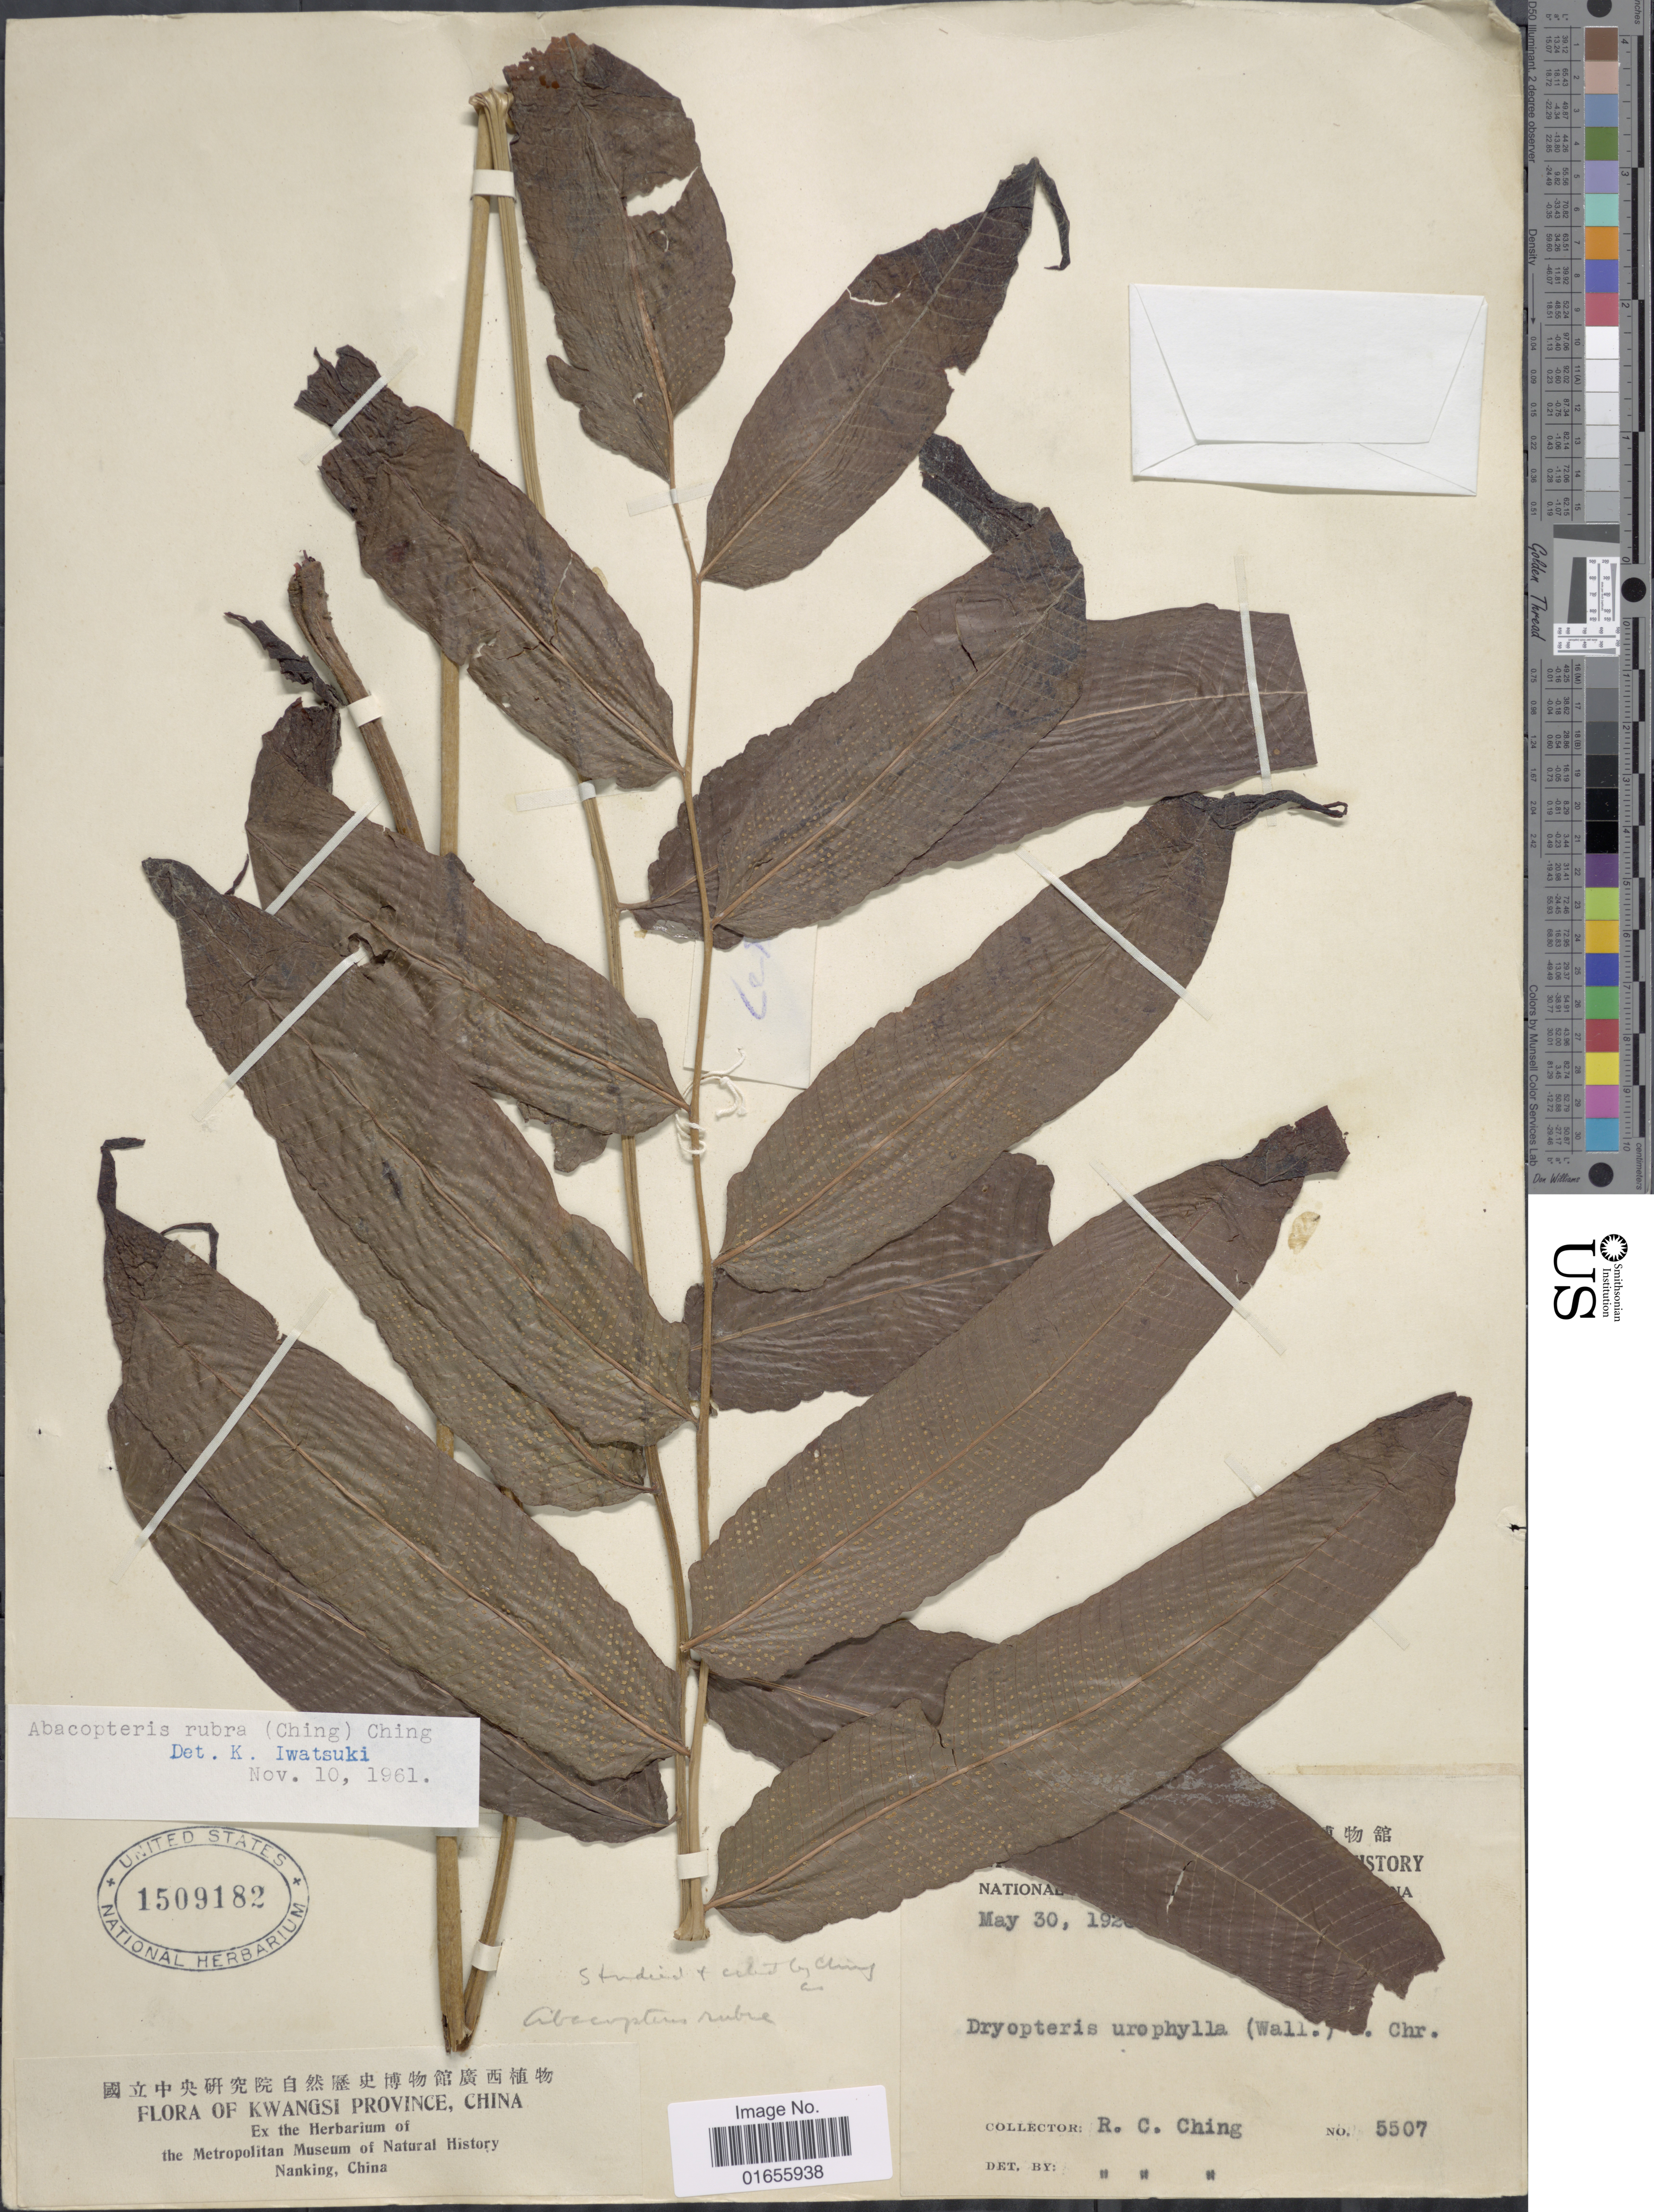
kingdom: Plantae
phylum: Tracheophyta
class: Polypodiopsida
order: Polypodiales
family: Thelypteridaceae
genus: Pronephrium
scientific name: Pronephrium lakhimpurense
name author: (Rosenst.) Holttum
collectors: R. C. Ching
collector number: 5507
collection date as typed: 192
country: China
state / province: Guangxi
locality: Kwangsi Province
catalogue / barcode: US 1509182